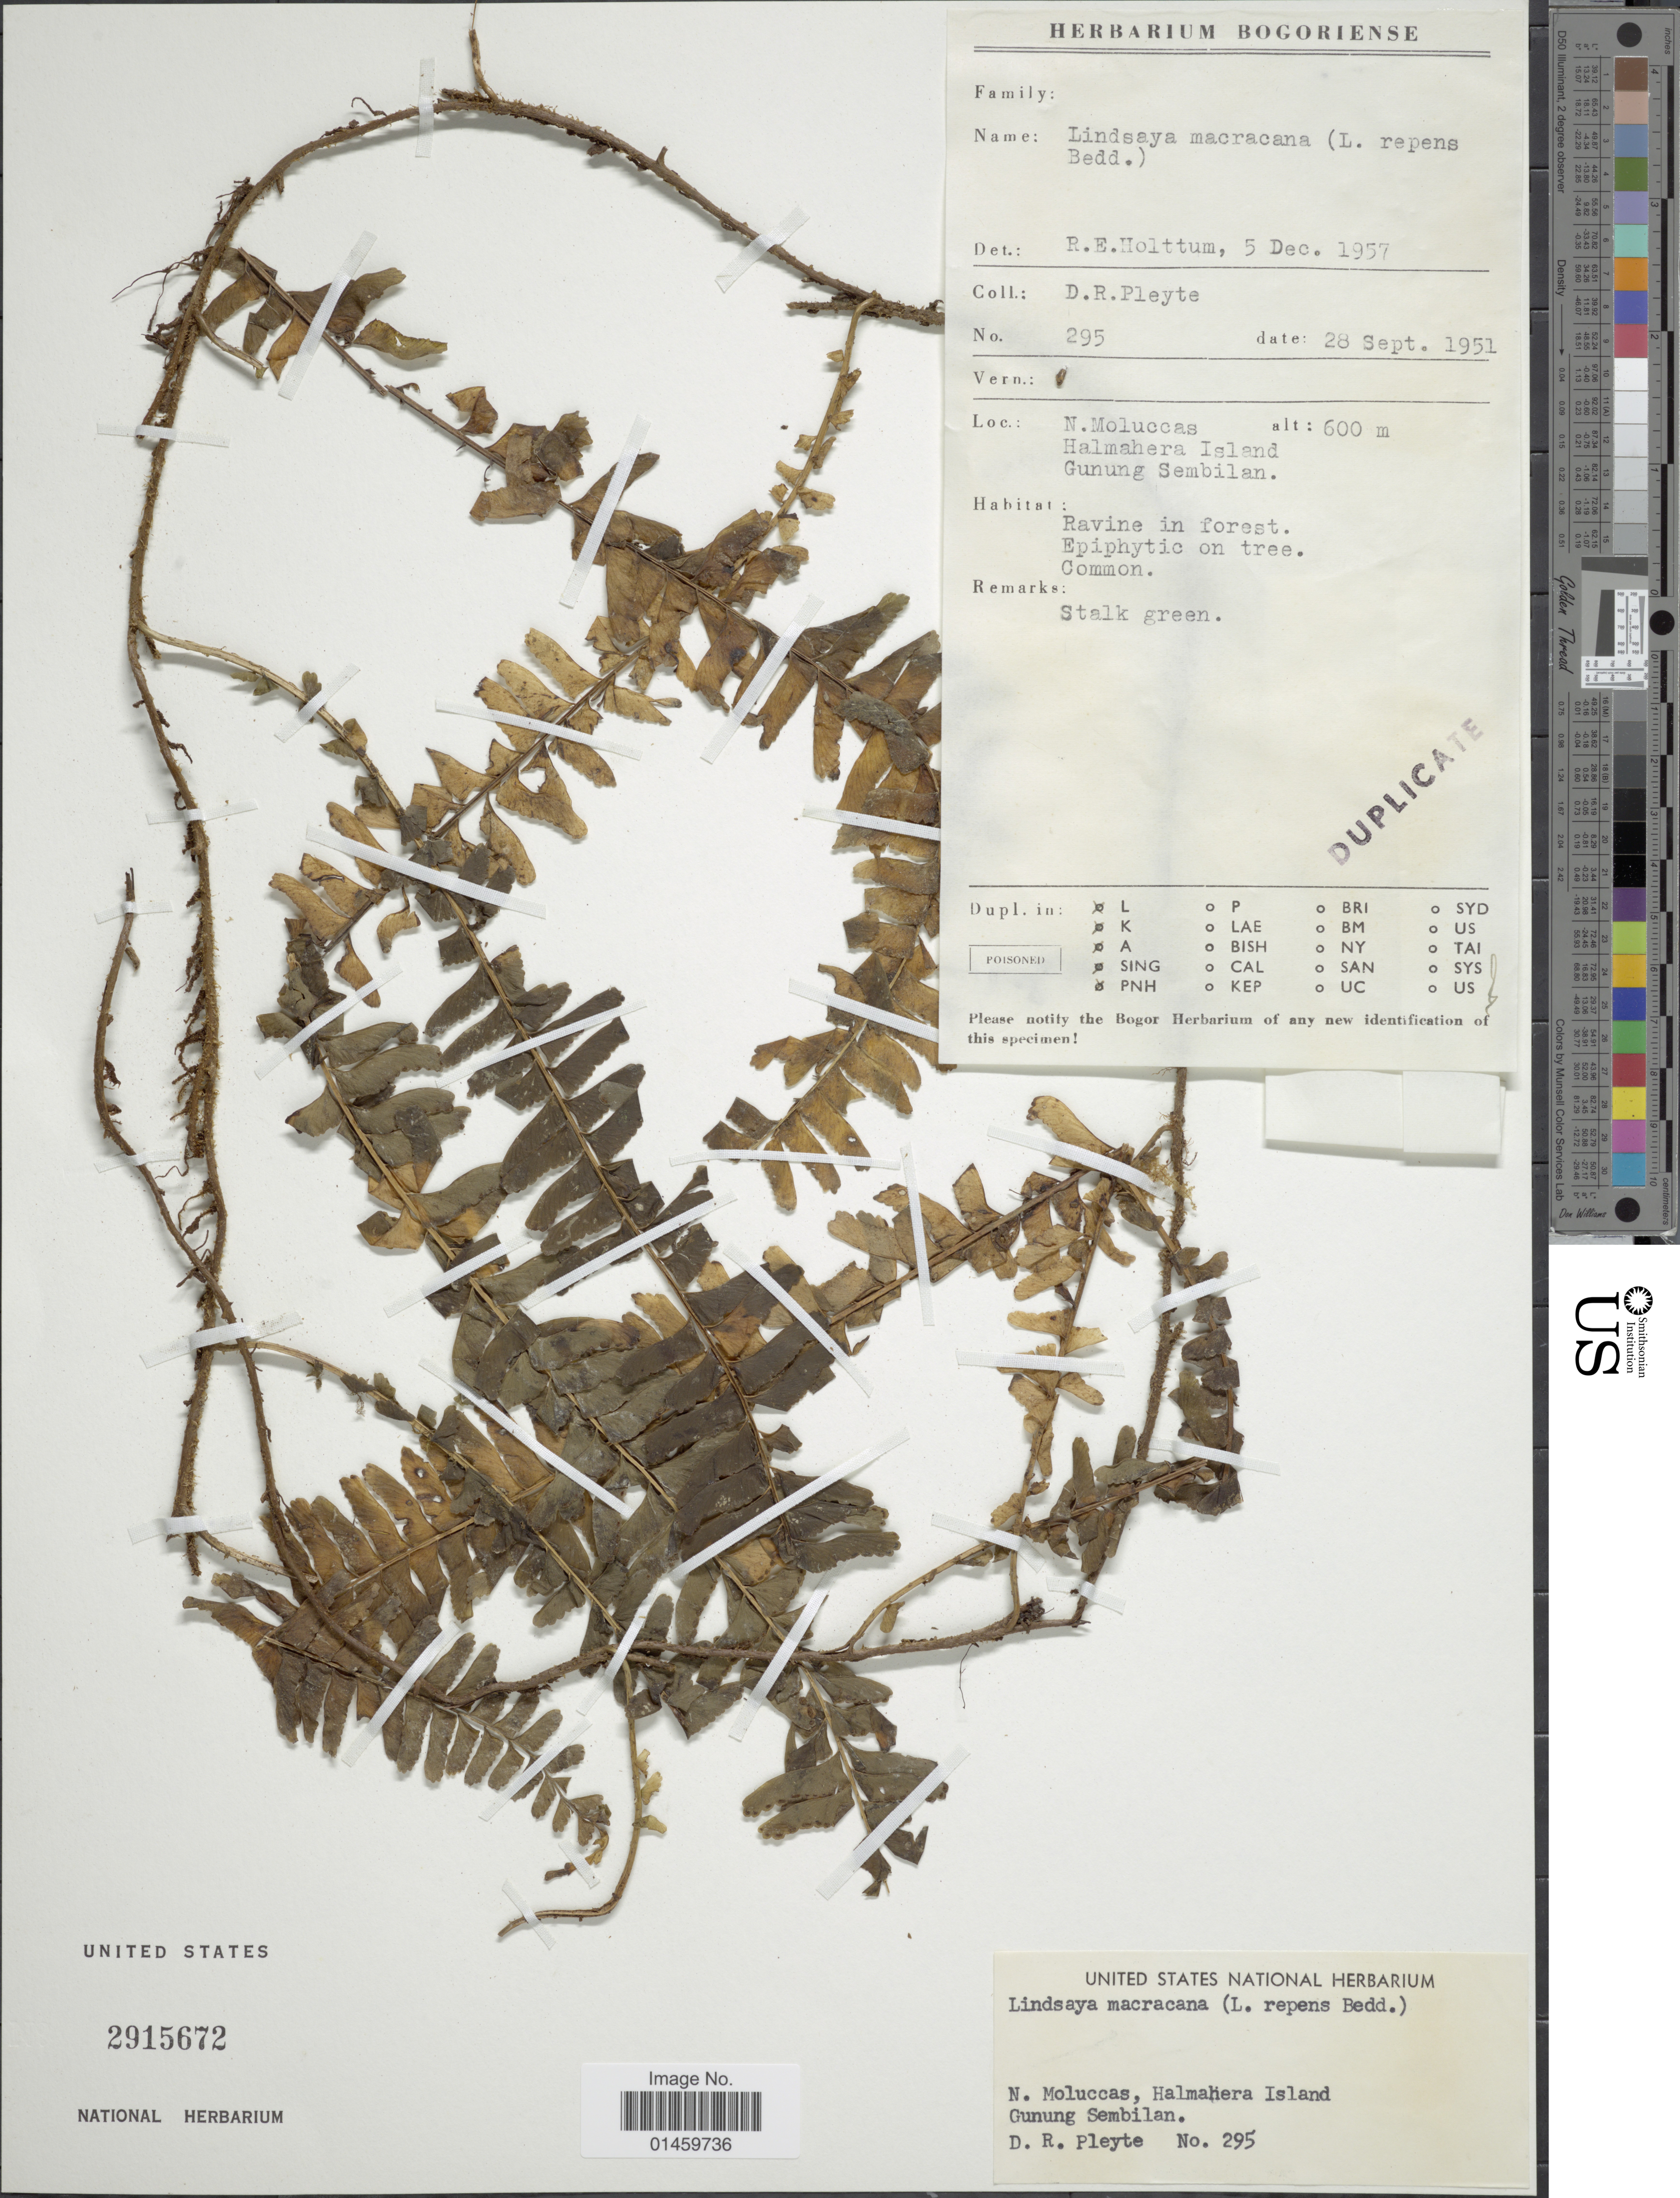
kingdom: Plantae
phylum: Tracheophyta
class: Polypodiopsida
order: Polypodiales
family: Lindsaeaceae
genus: Lindsaea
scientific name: Lindsaea repens var. macraeana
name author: (Hook. & Arn.) Mett. ex Kuhn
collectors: D. Pleyte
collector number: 295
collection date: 1951-09-28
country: Indonesia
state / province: Maluku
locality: N. Moluccas, Halmahera Island. Gunung Sembilan.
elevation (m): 600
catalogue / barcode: US 2915672